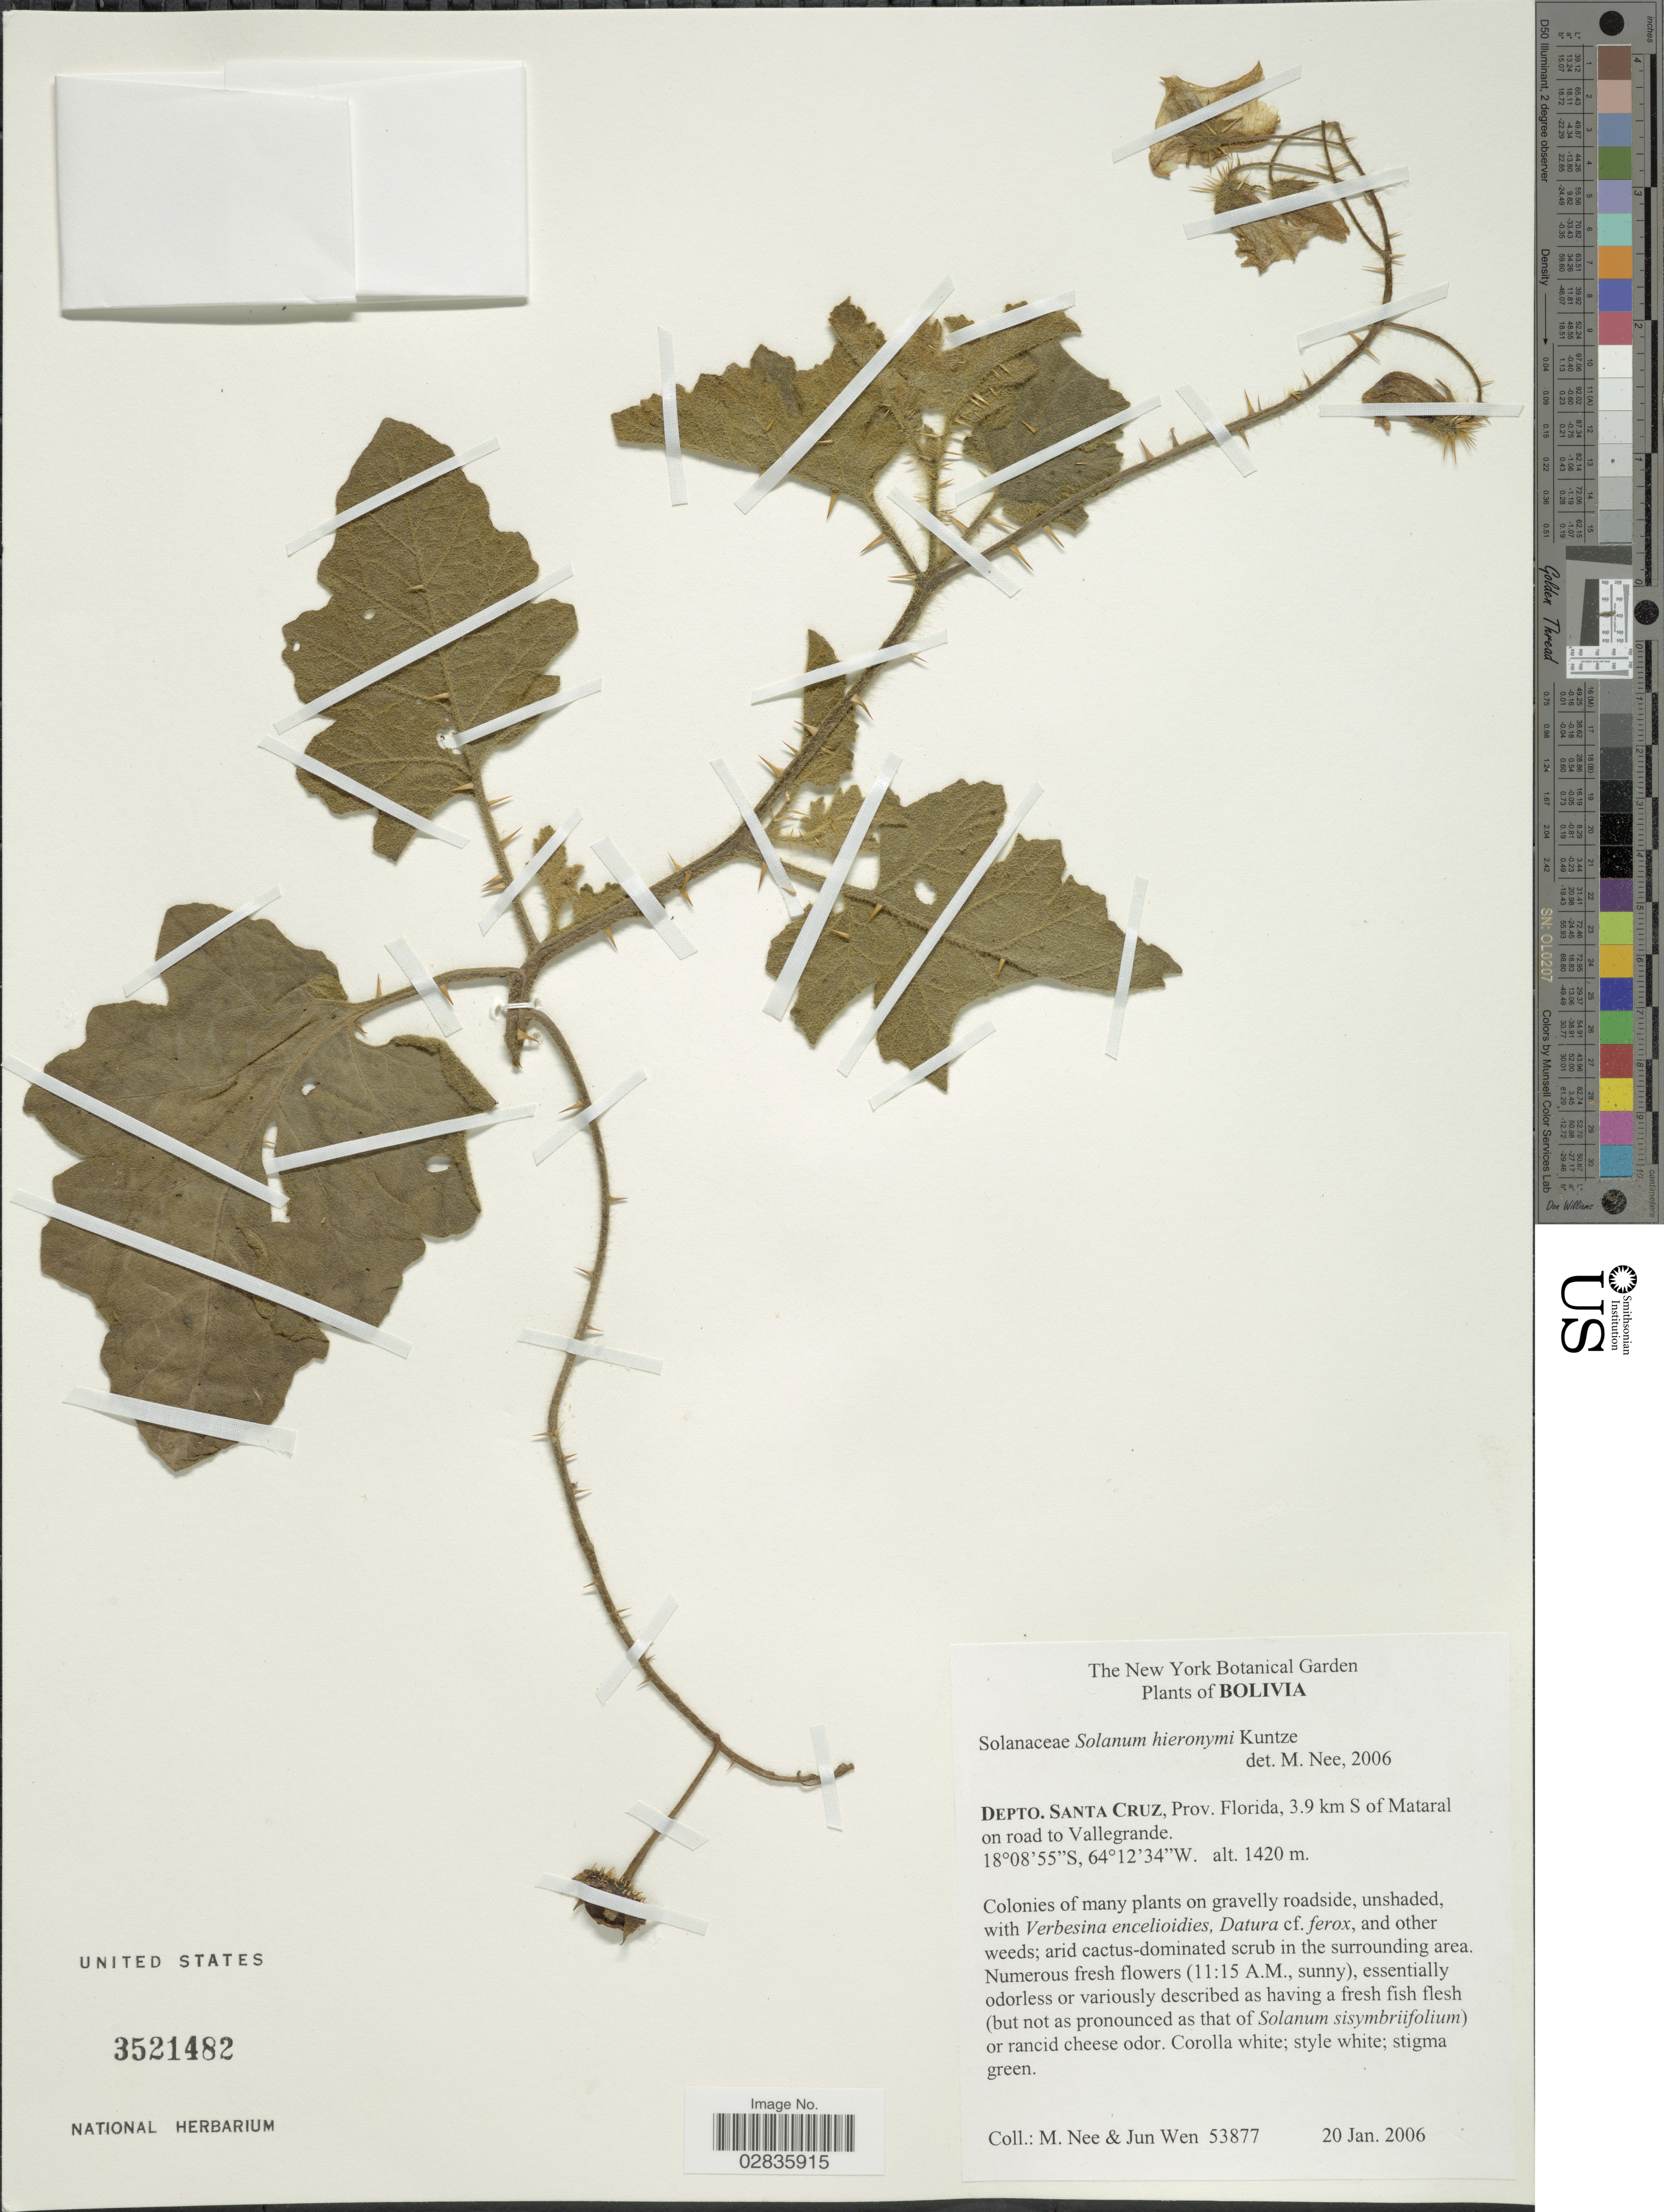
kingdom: Plantae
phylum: Tracheophyta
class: Magnoliopsida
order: Solanales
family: Solanaceae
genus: Solanum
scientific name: Solanum hieronymi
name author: Kuntze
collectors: M. Nee & J. Wen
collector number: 53877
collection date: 2006-01-20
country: Bolivia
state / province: Santa Cruz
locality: Depto. Santa Cruz, Prov. Florida, 3.9 km S of Mataral on road to Vallegrande.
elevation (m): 1420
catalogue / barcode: US 3521482